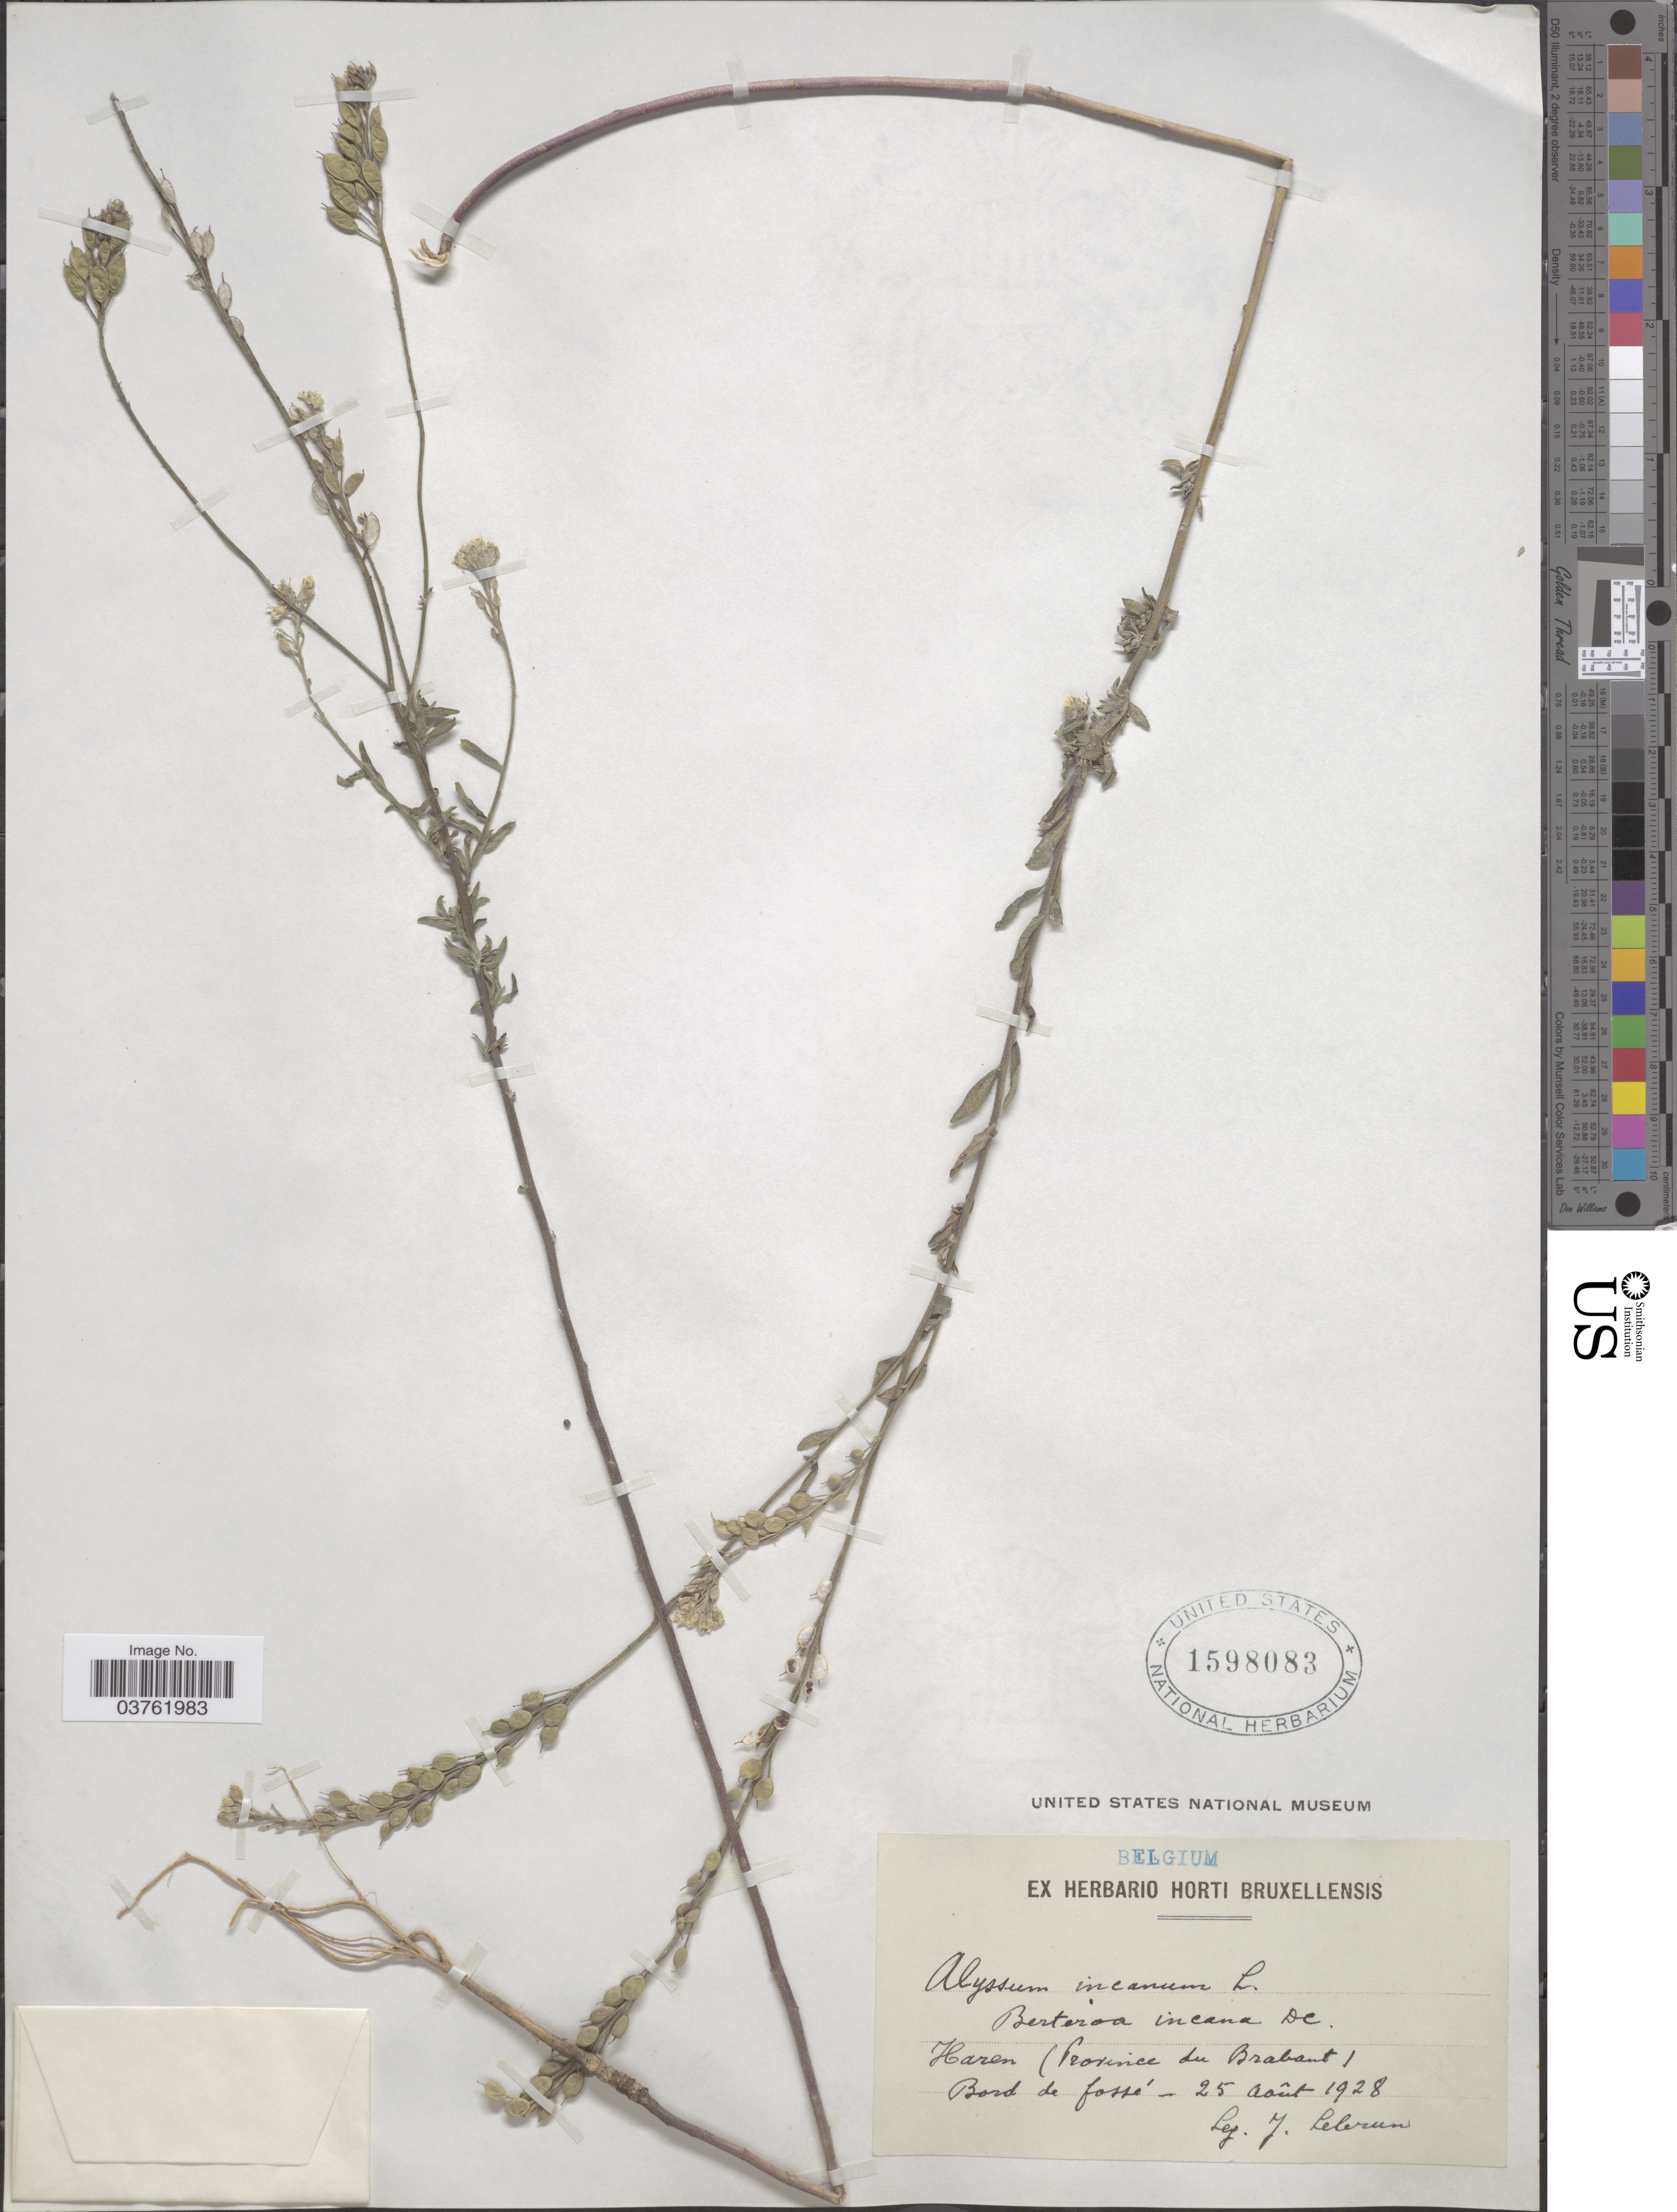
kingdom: Plantae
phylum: Tracheophyta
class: Magnoliopsida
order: Brassicales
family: Brassicaceae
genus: Alyssum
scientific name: Alyssum incanum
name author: L.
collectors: J. A. Lebrun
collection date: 1928-08-25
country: Belgium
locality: Haren (Province du Brabant).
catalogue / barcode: US 1598083